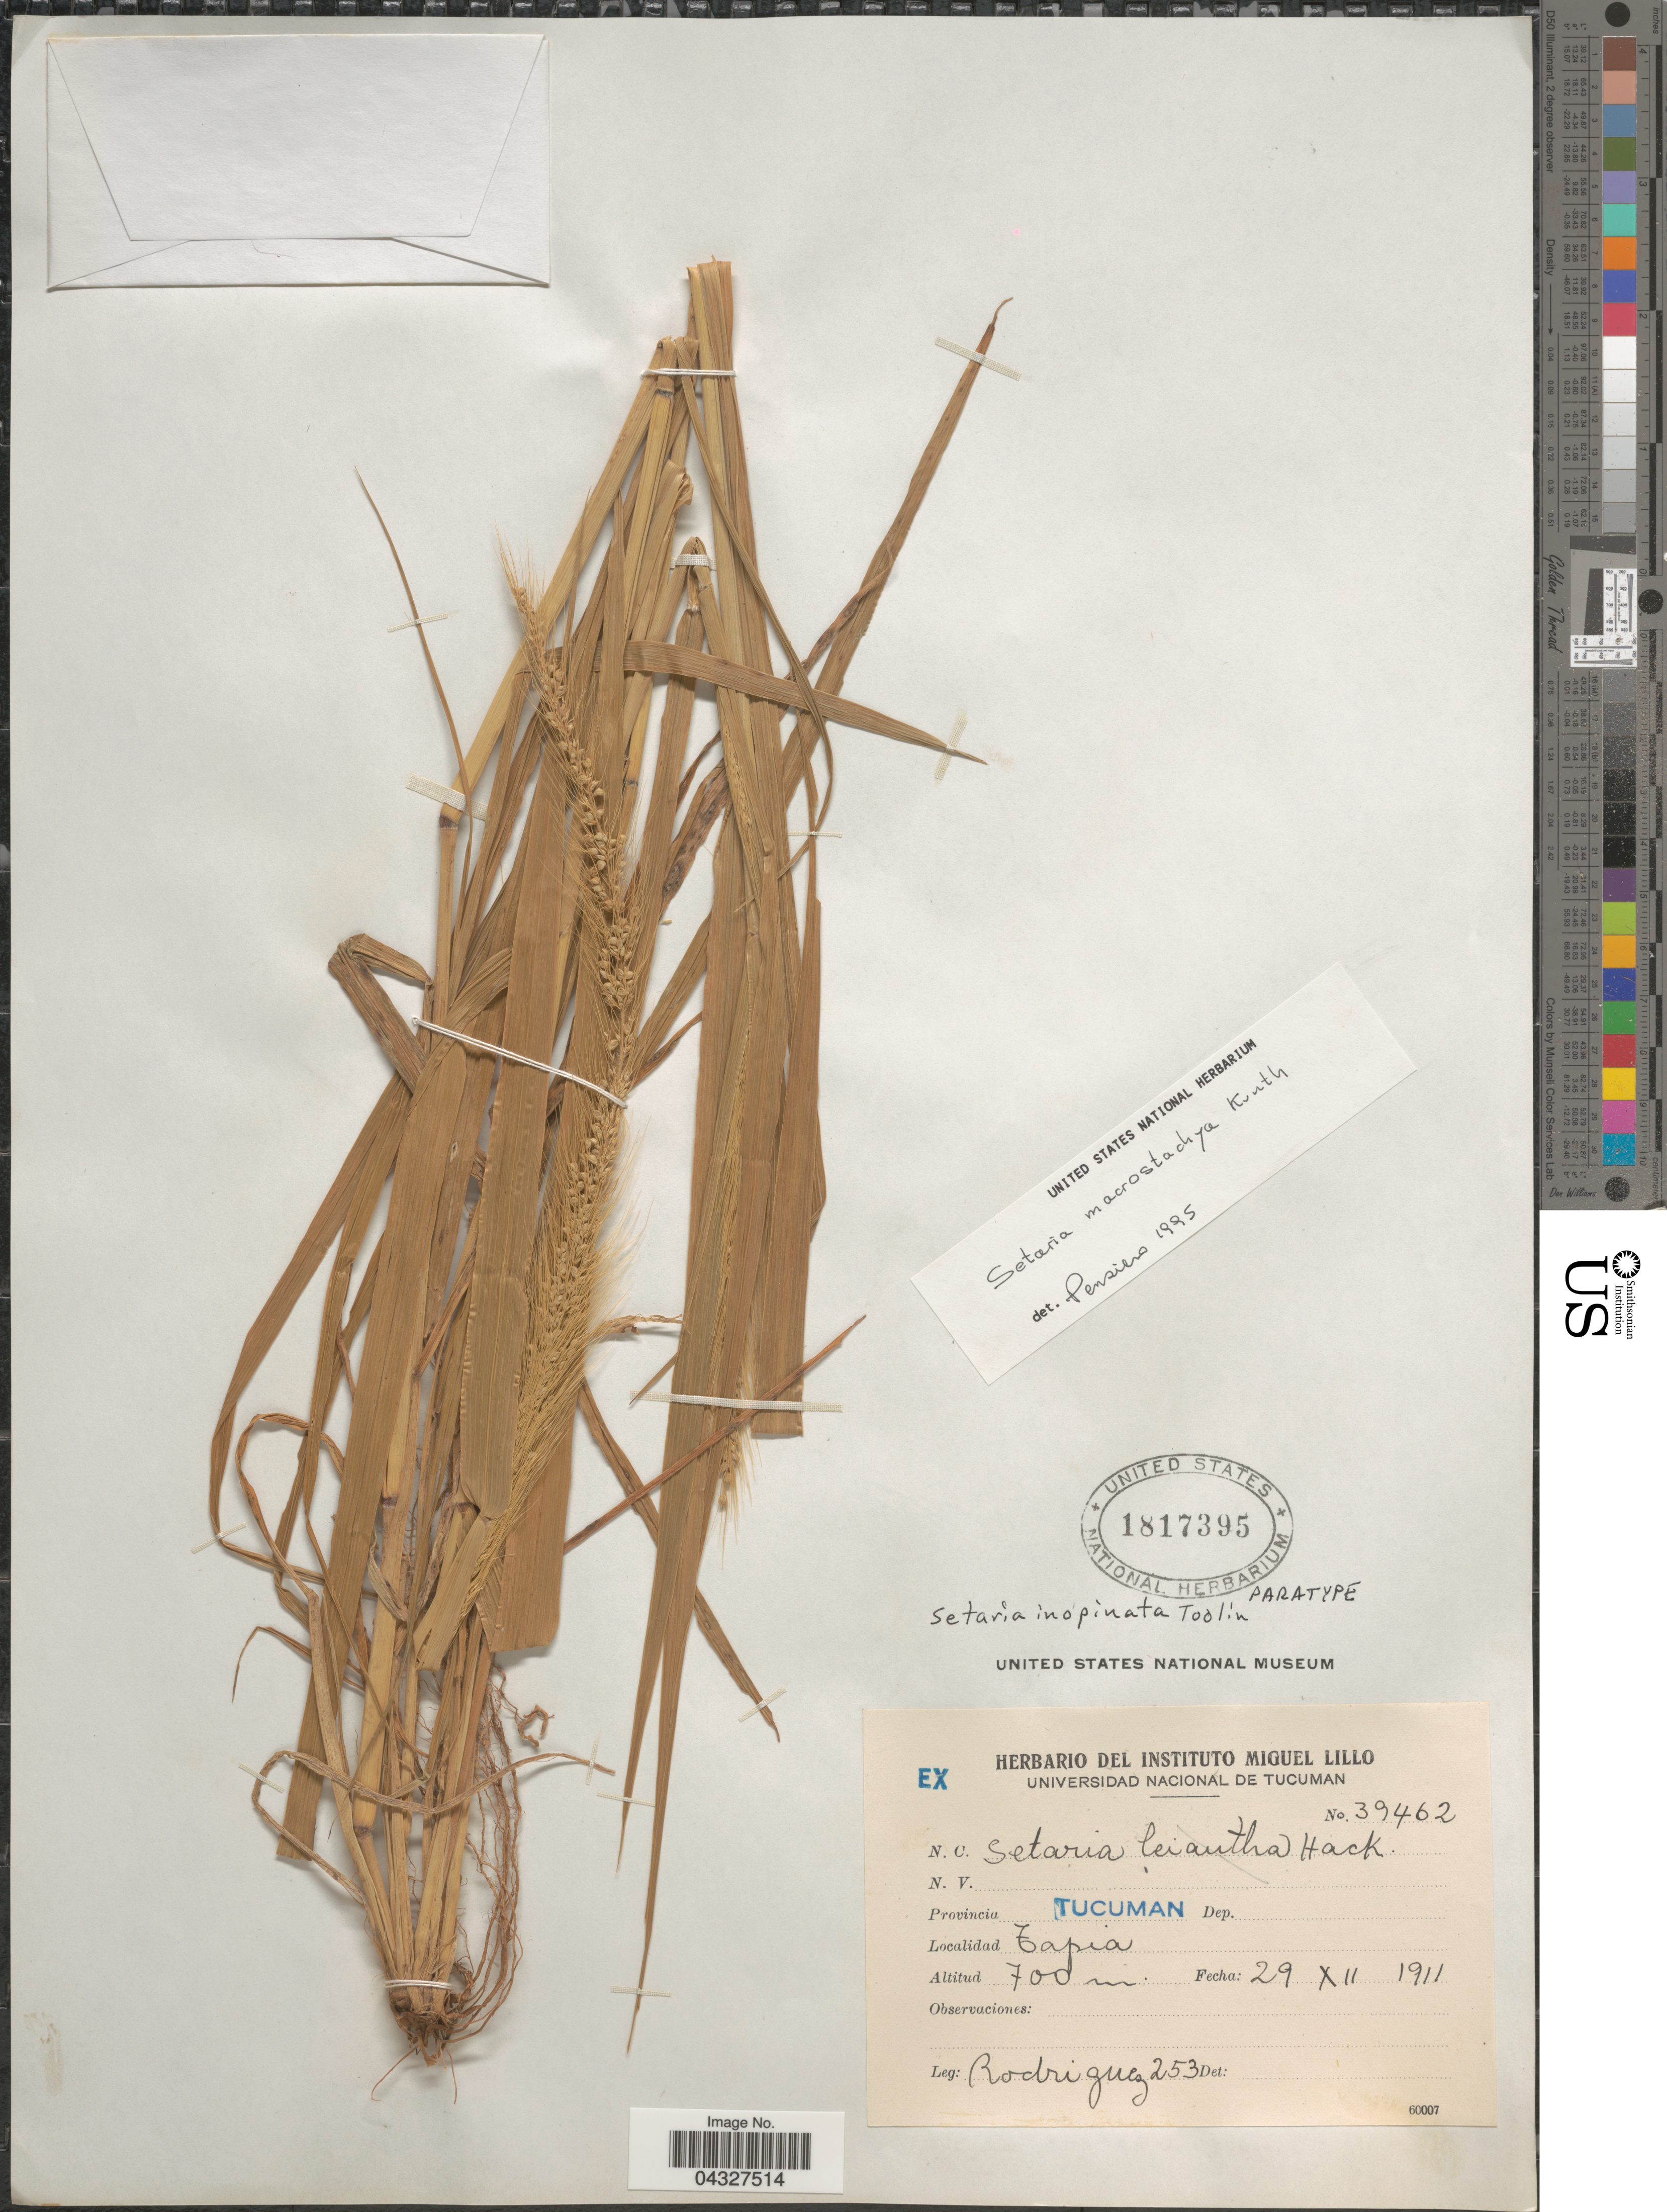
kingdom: Plantae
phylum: Tracheophyta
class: Liliopsida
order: Poales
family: Poaceae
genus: Setaria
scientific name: Setaria macrostachya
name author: Kunth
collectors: Rodriguez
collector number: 253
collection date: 1911-12-29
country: Argentina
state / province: Tucuman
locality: Tapia.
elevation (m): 700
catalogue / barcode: US 1817395